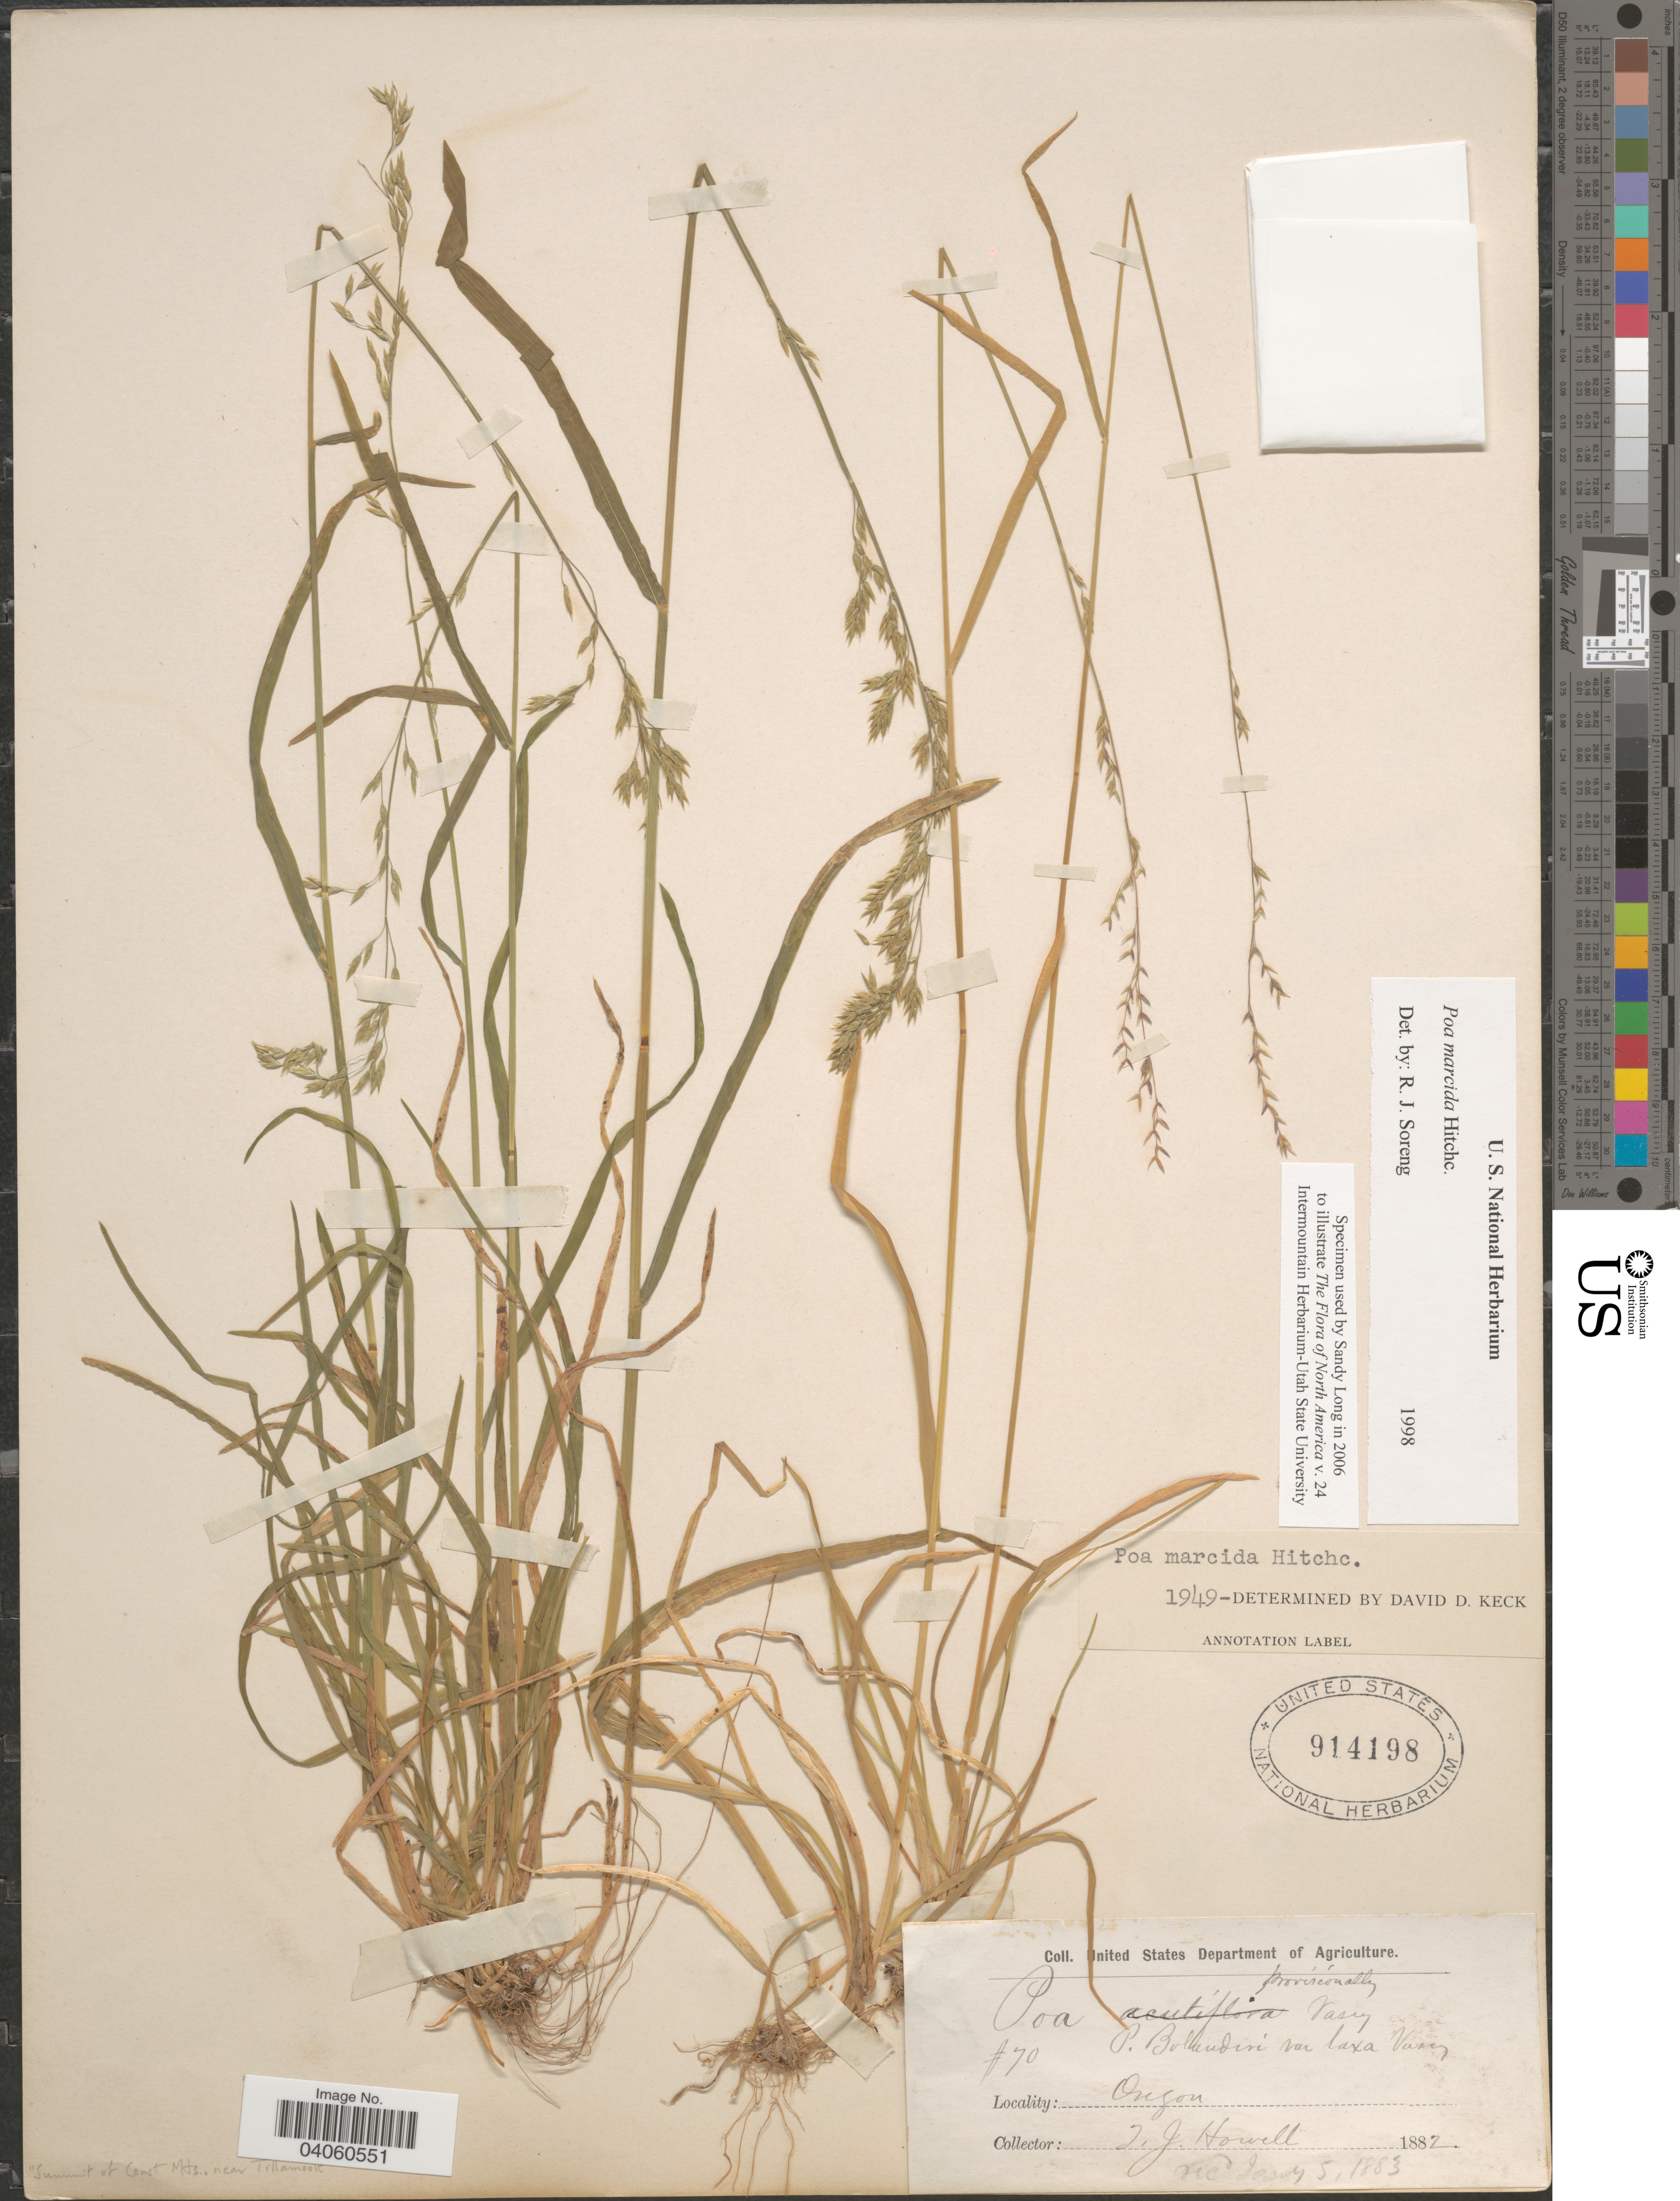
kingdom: Plantae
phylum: Tracheophyta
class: Liliopsida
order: Poales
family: Poaceae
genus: Poa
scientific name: Poa marcida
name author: Hitchc.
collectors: T. J. Howell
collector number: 70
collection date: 1882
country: United States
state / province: Oregon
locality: Summit of Coast Mts., near Tillamook.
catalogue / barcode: US 914198